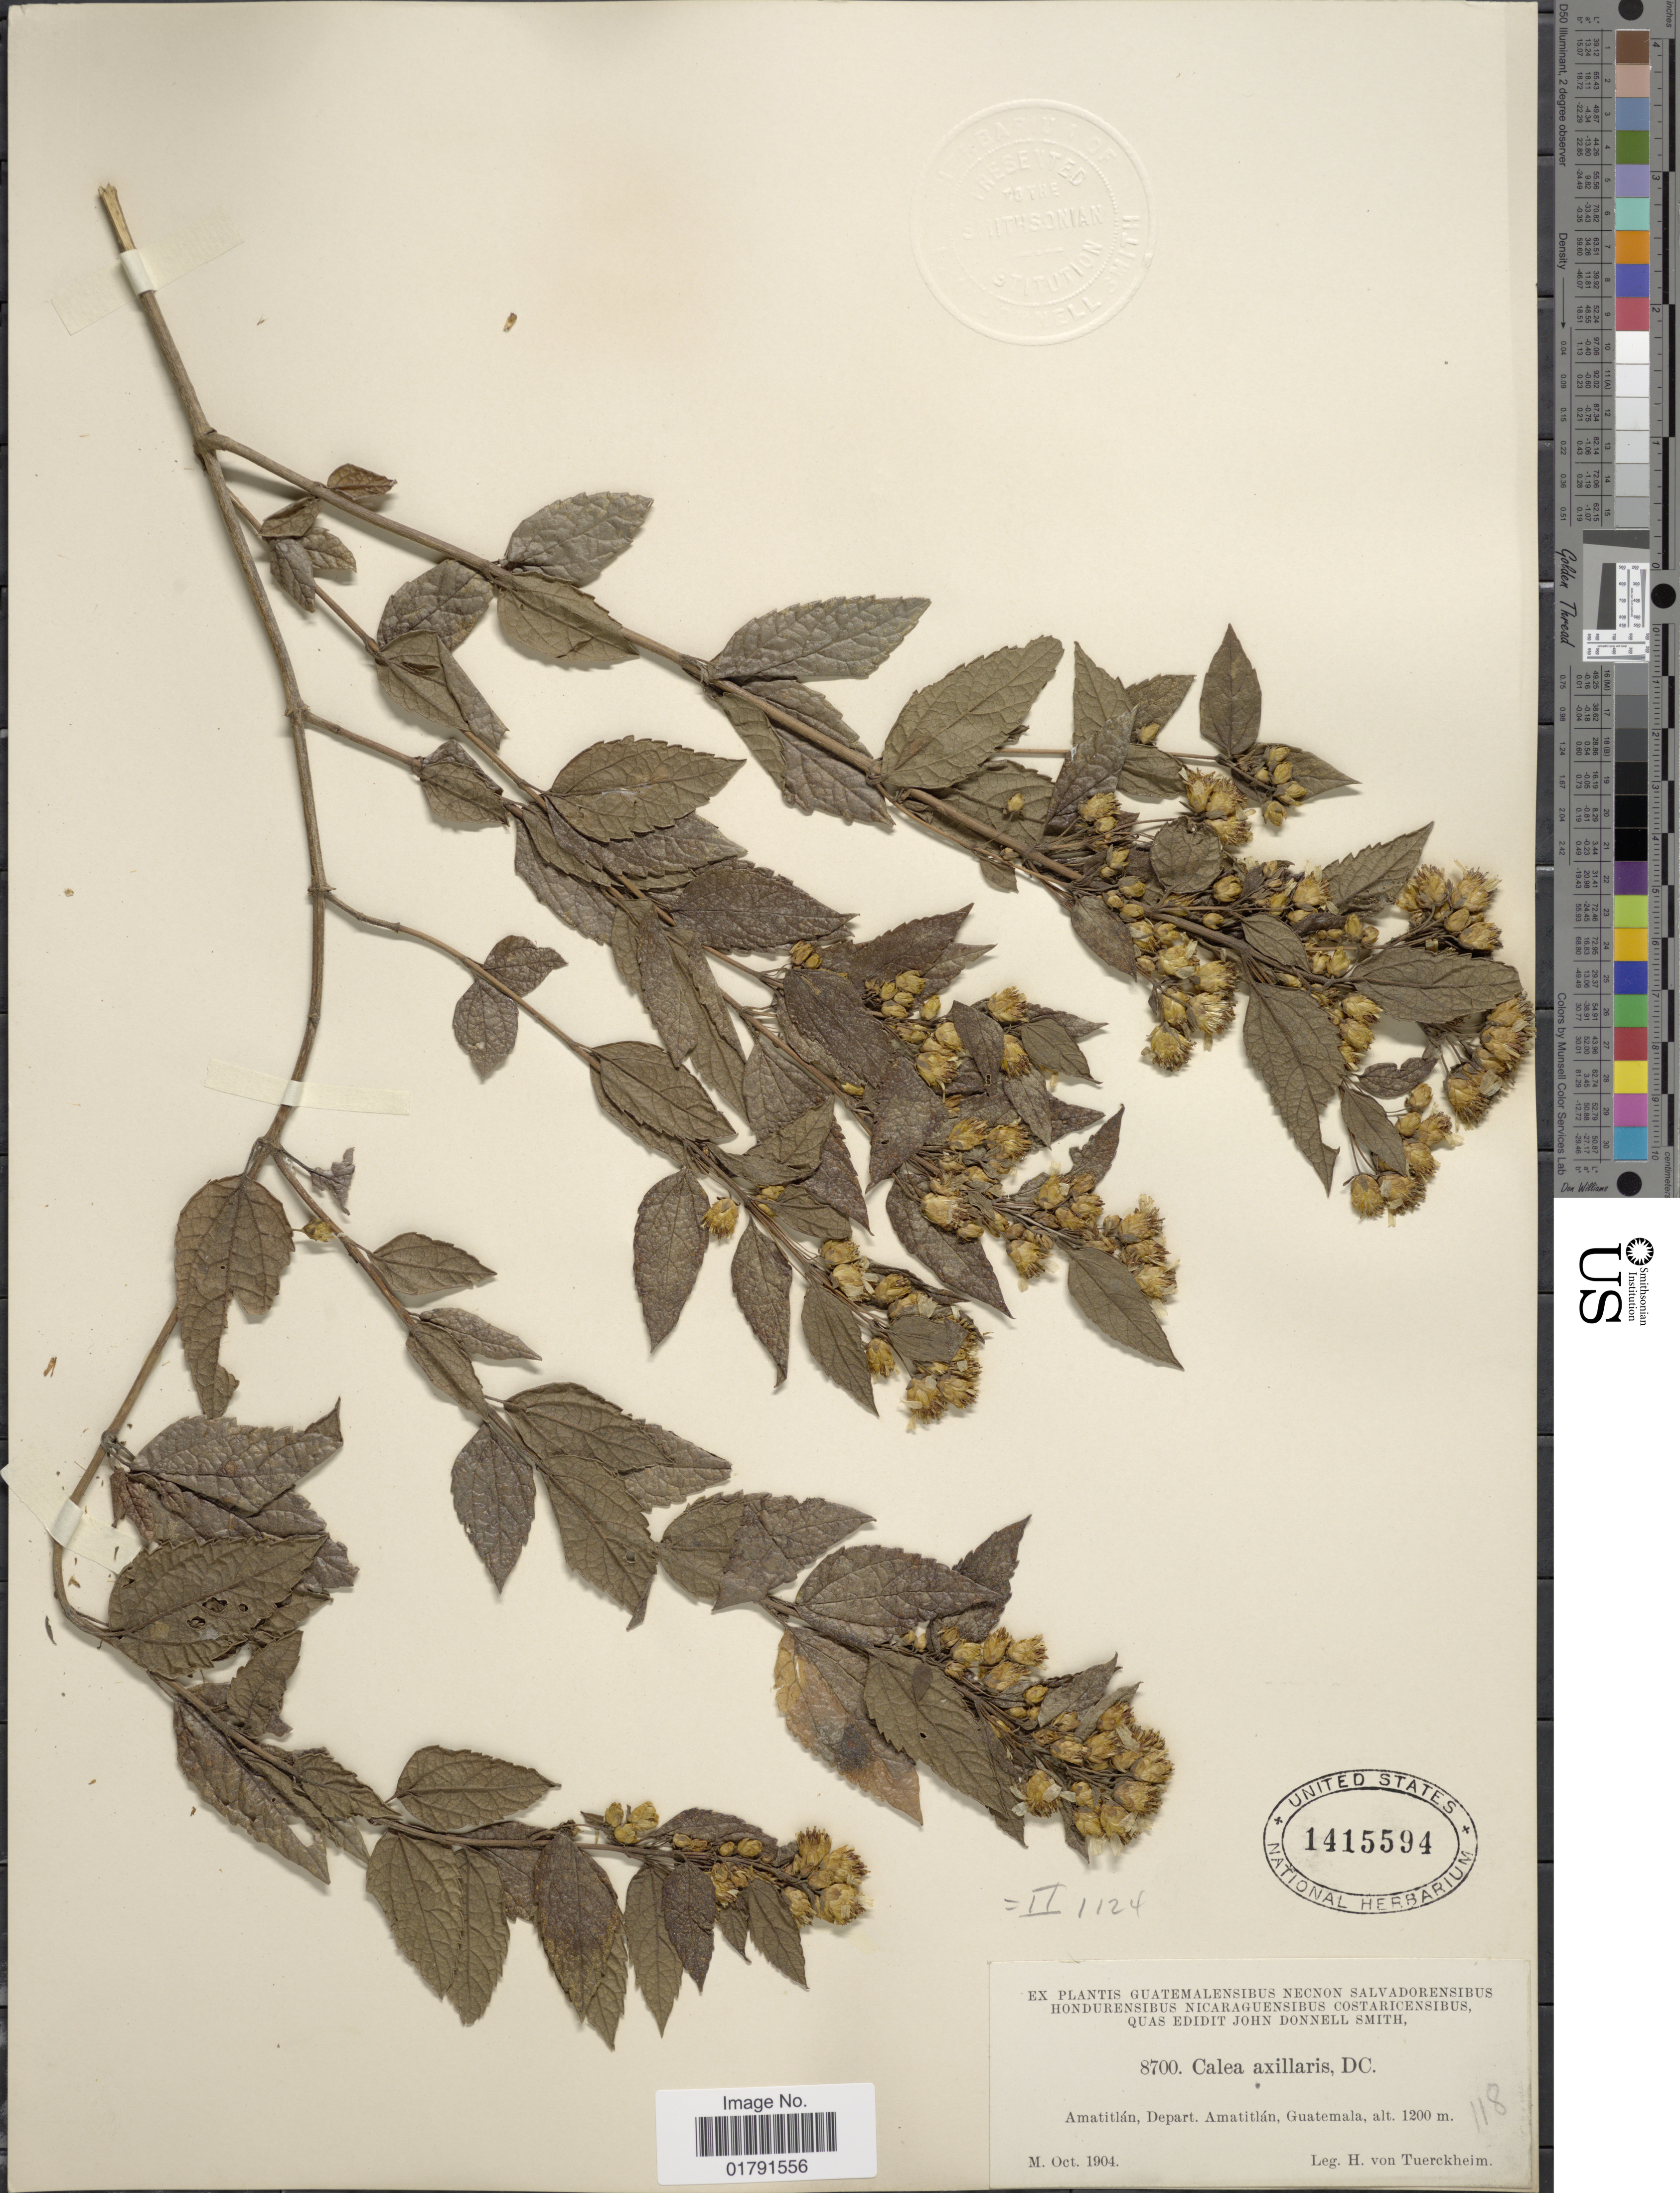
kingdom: Plantae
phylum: Tracheophyta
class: Magnoliopsida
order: Asterales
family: Asteraceae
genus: Calea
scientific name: Calea urticifolia var. urticifolia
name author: (Mill.) DC.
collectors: H. von Türckheim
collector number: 8700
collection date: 1904-10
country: Guatemala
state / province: Guatemala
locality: Amatitan, Depart. Amatitlan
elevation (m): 1200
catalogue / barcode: US 1415594